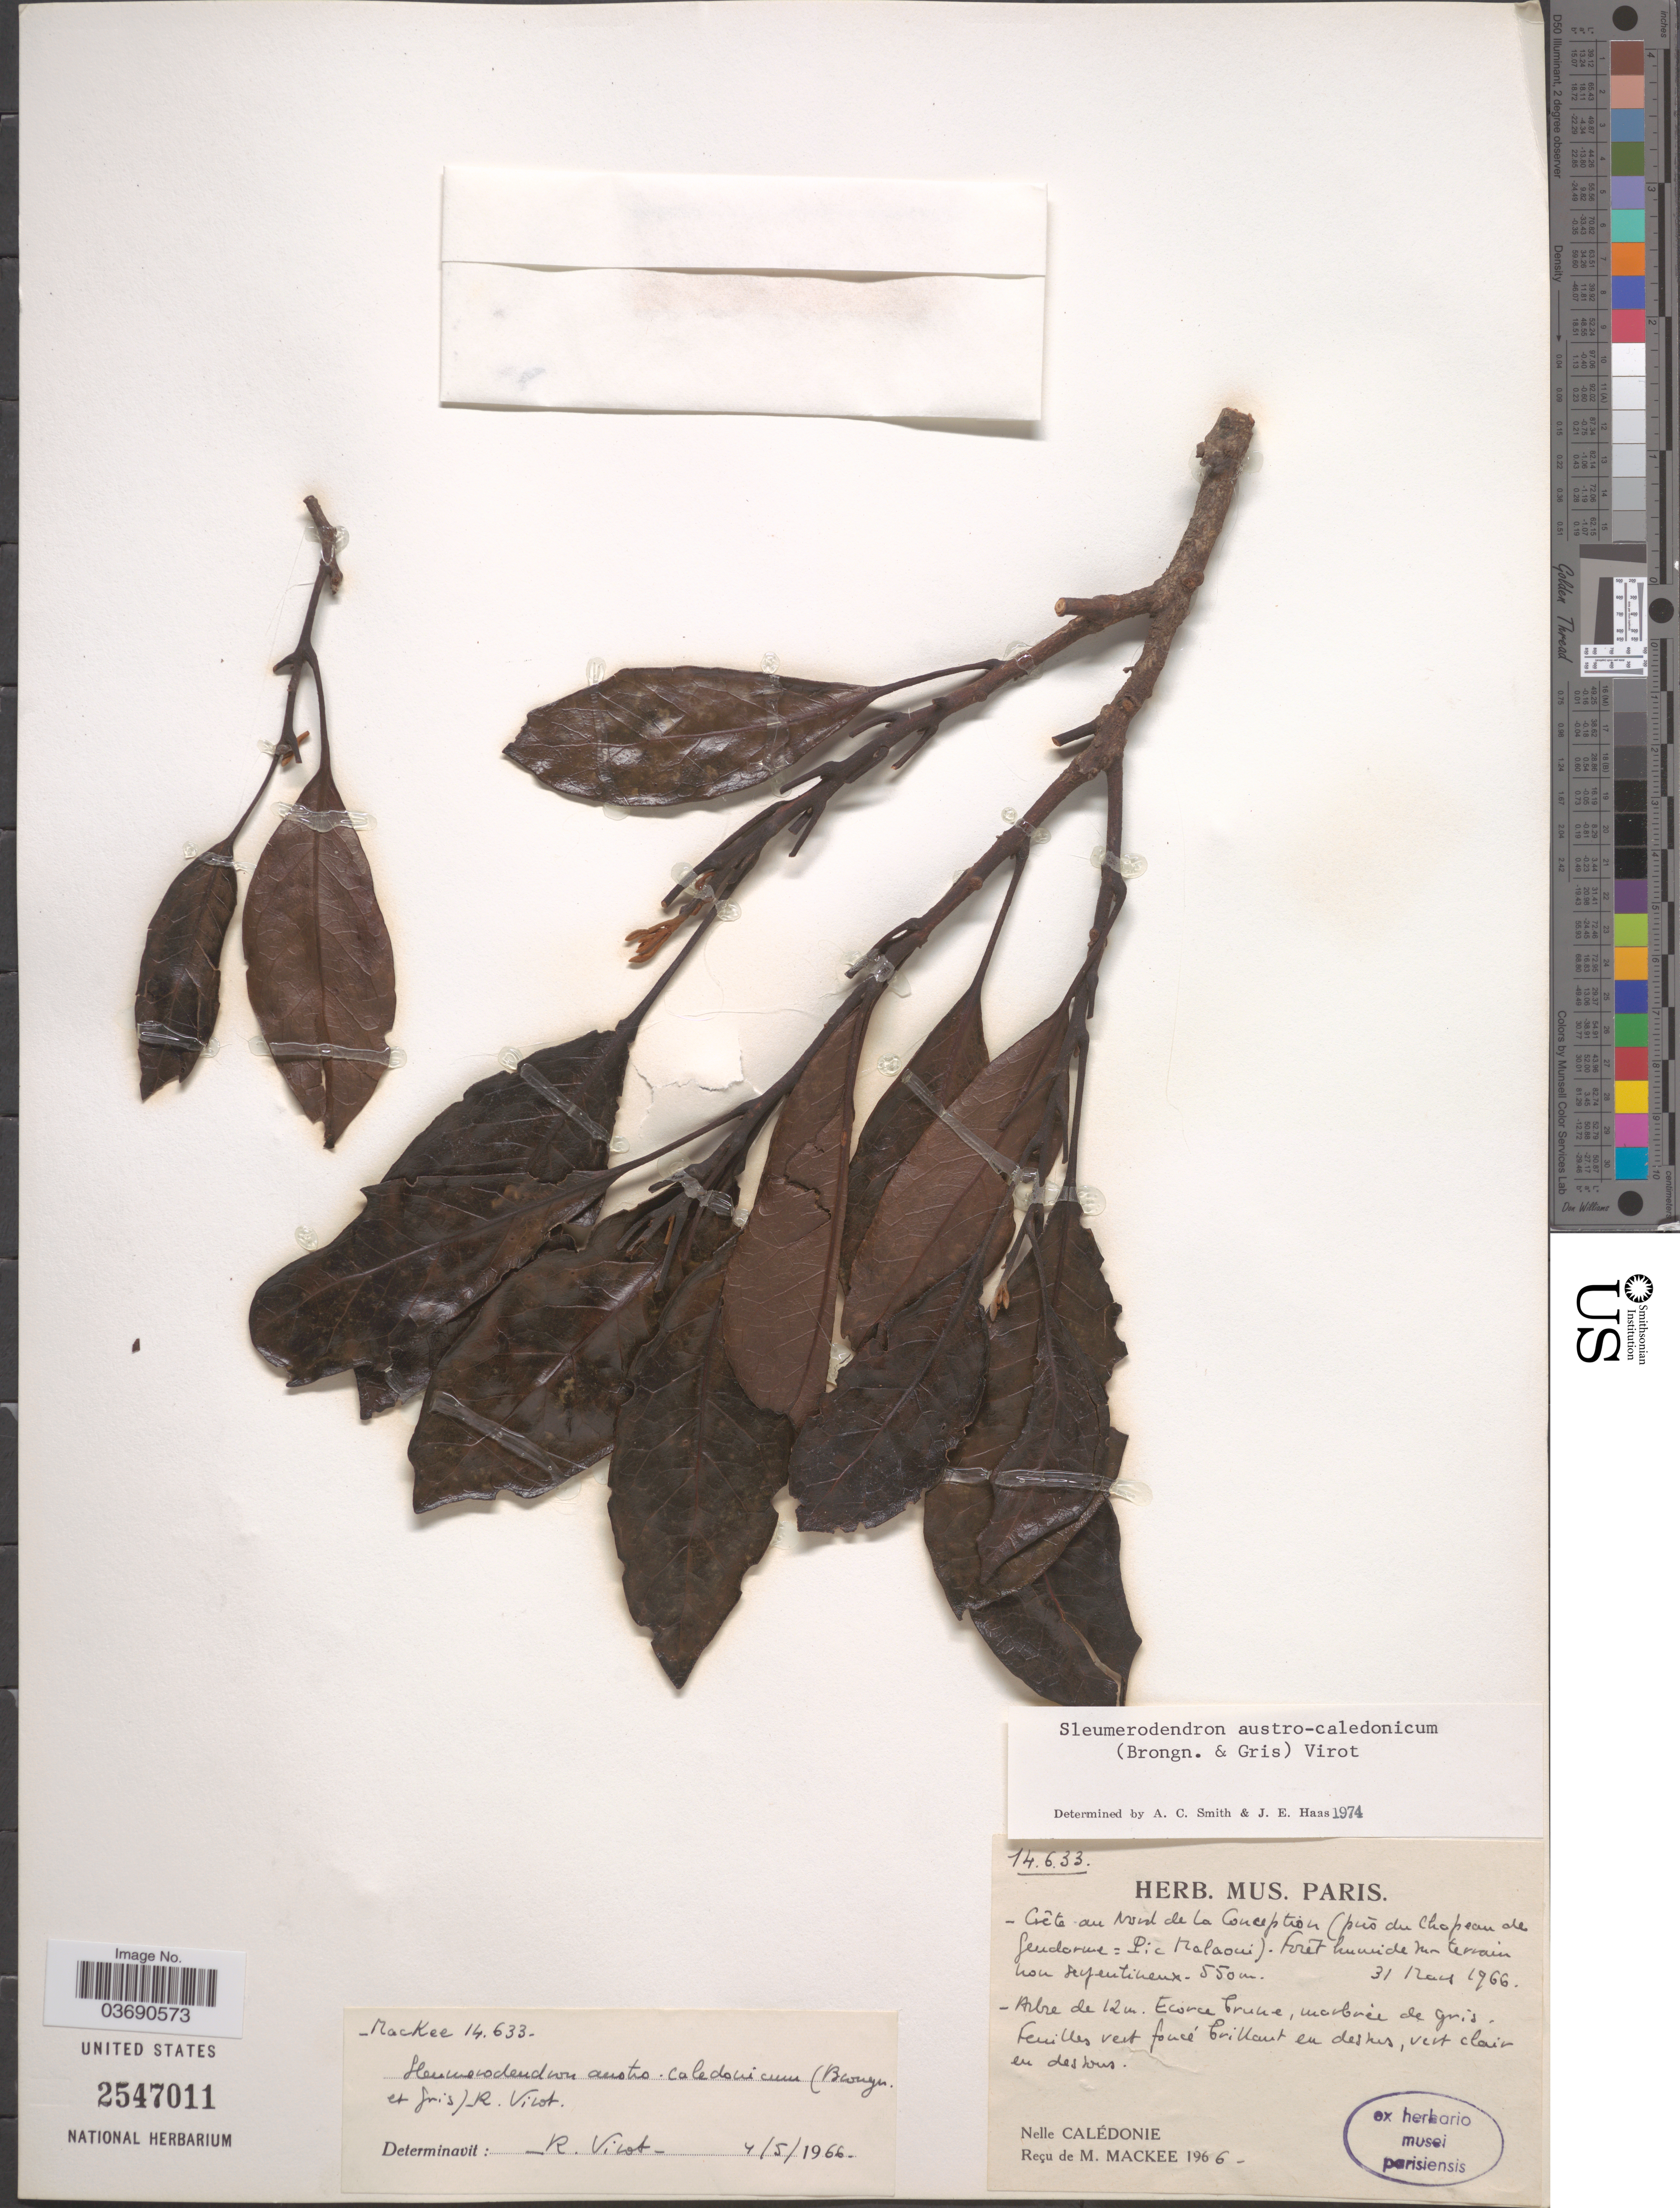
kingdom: Plantae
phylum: Tracheophyta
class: Magnoliopsida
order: Proteales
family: Proteaceae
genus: Sleumerodendron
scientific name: Sleumerodendron austro-caledonicum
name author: (Brongn.) R. Virot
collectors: M. Mackee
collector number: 14633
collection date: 1966-03-31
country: New Caledonia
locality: Crête au Nord de La Conception (prés du Chopeau de fendorme: Pic Malaoui). [interpreted]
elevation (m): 550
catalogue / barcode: US 2547011